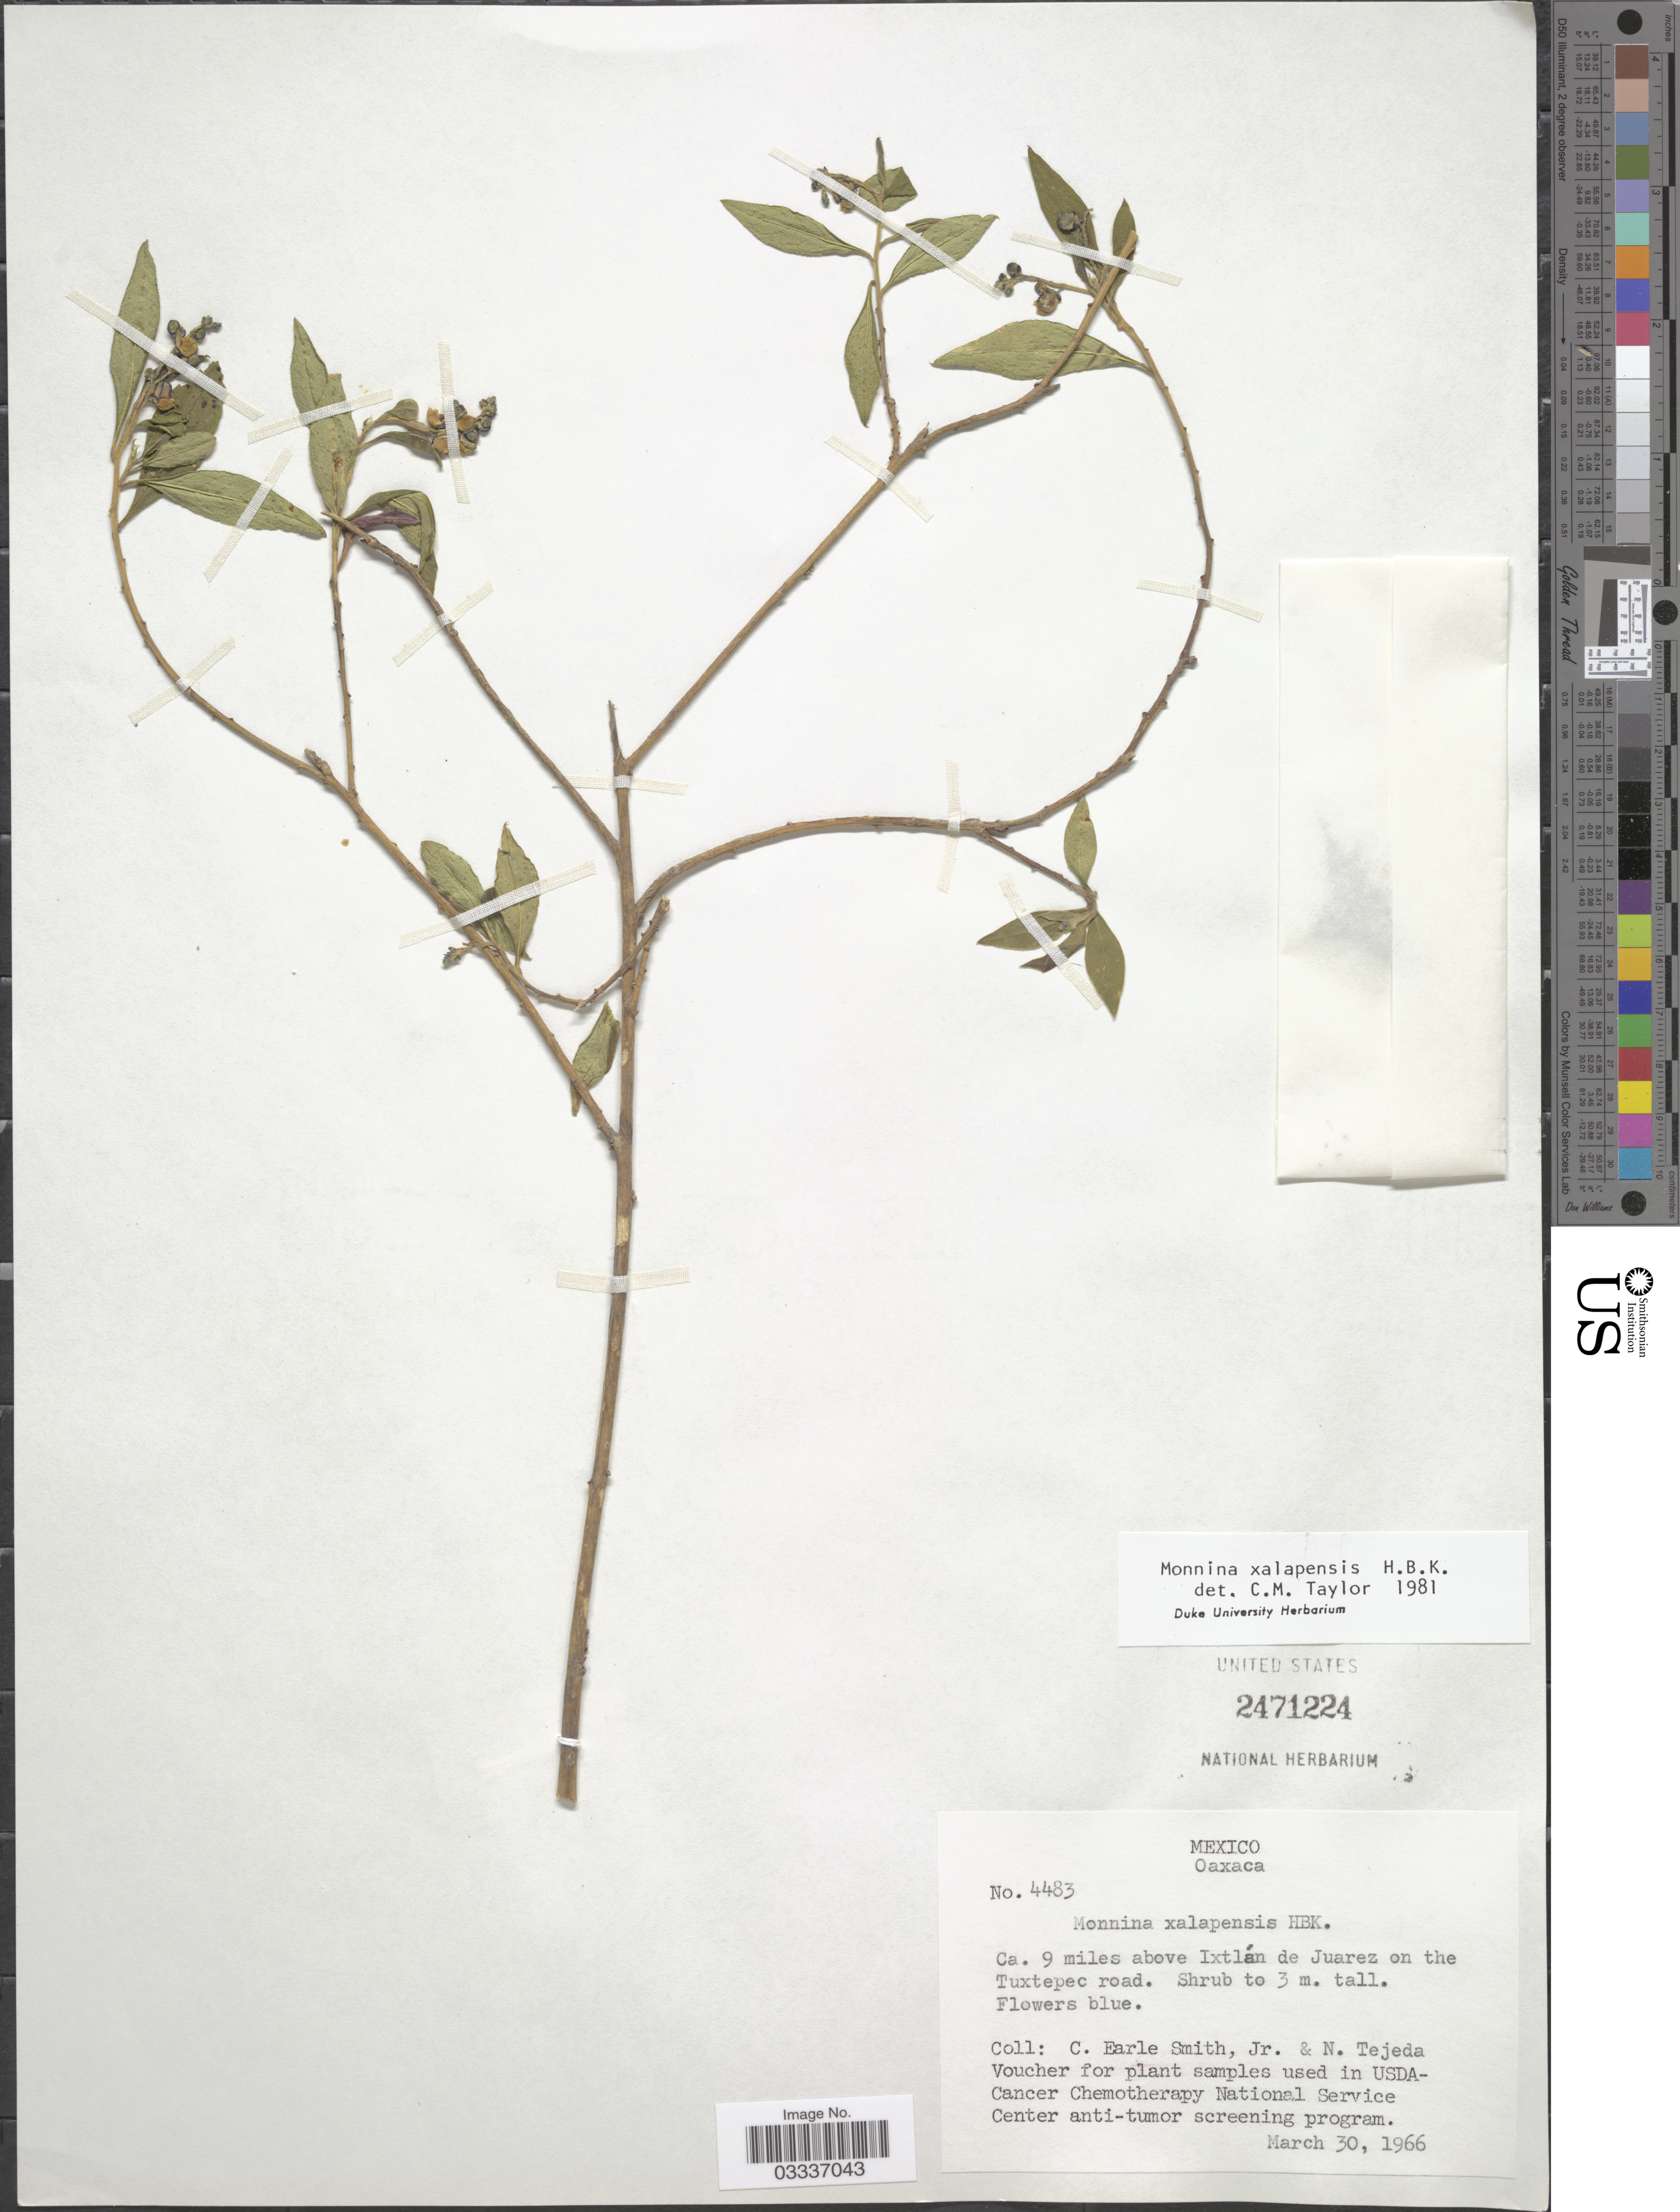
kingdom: Plantae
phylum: Tracheophyta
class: Magnoliopsida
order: Fabales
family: Polygalaceae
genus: Monnina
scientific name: Monnina xalapensis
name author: Kunth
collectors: C. E. Smith Jr. & N. Tejeda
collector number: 4483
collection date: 1966-03-30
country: Mexico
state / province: Oaxaca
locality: Ca. 9 miles above Ixtlán de Juarez on the Tuxtepec road.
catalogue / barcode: US 2471224